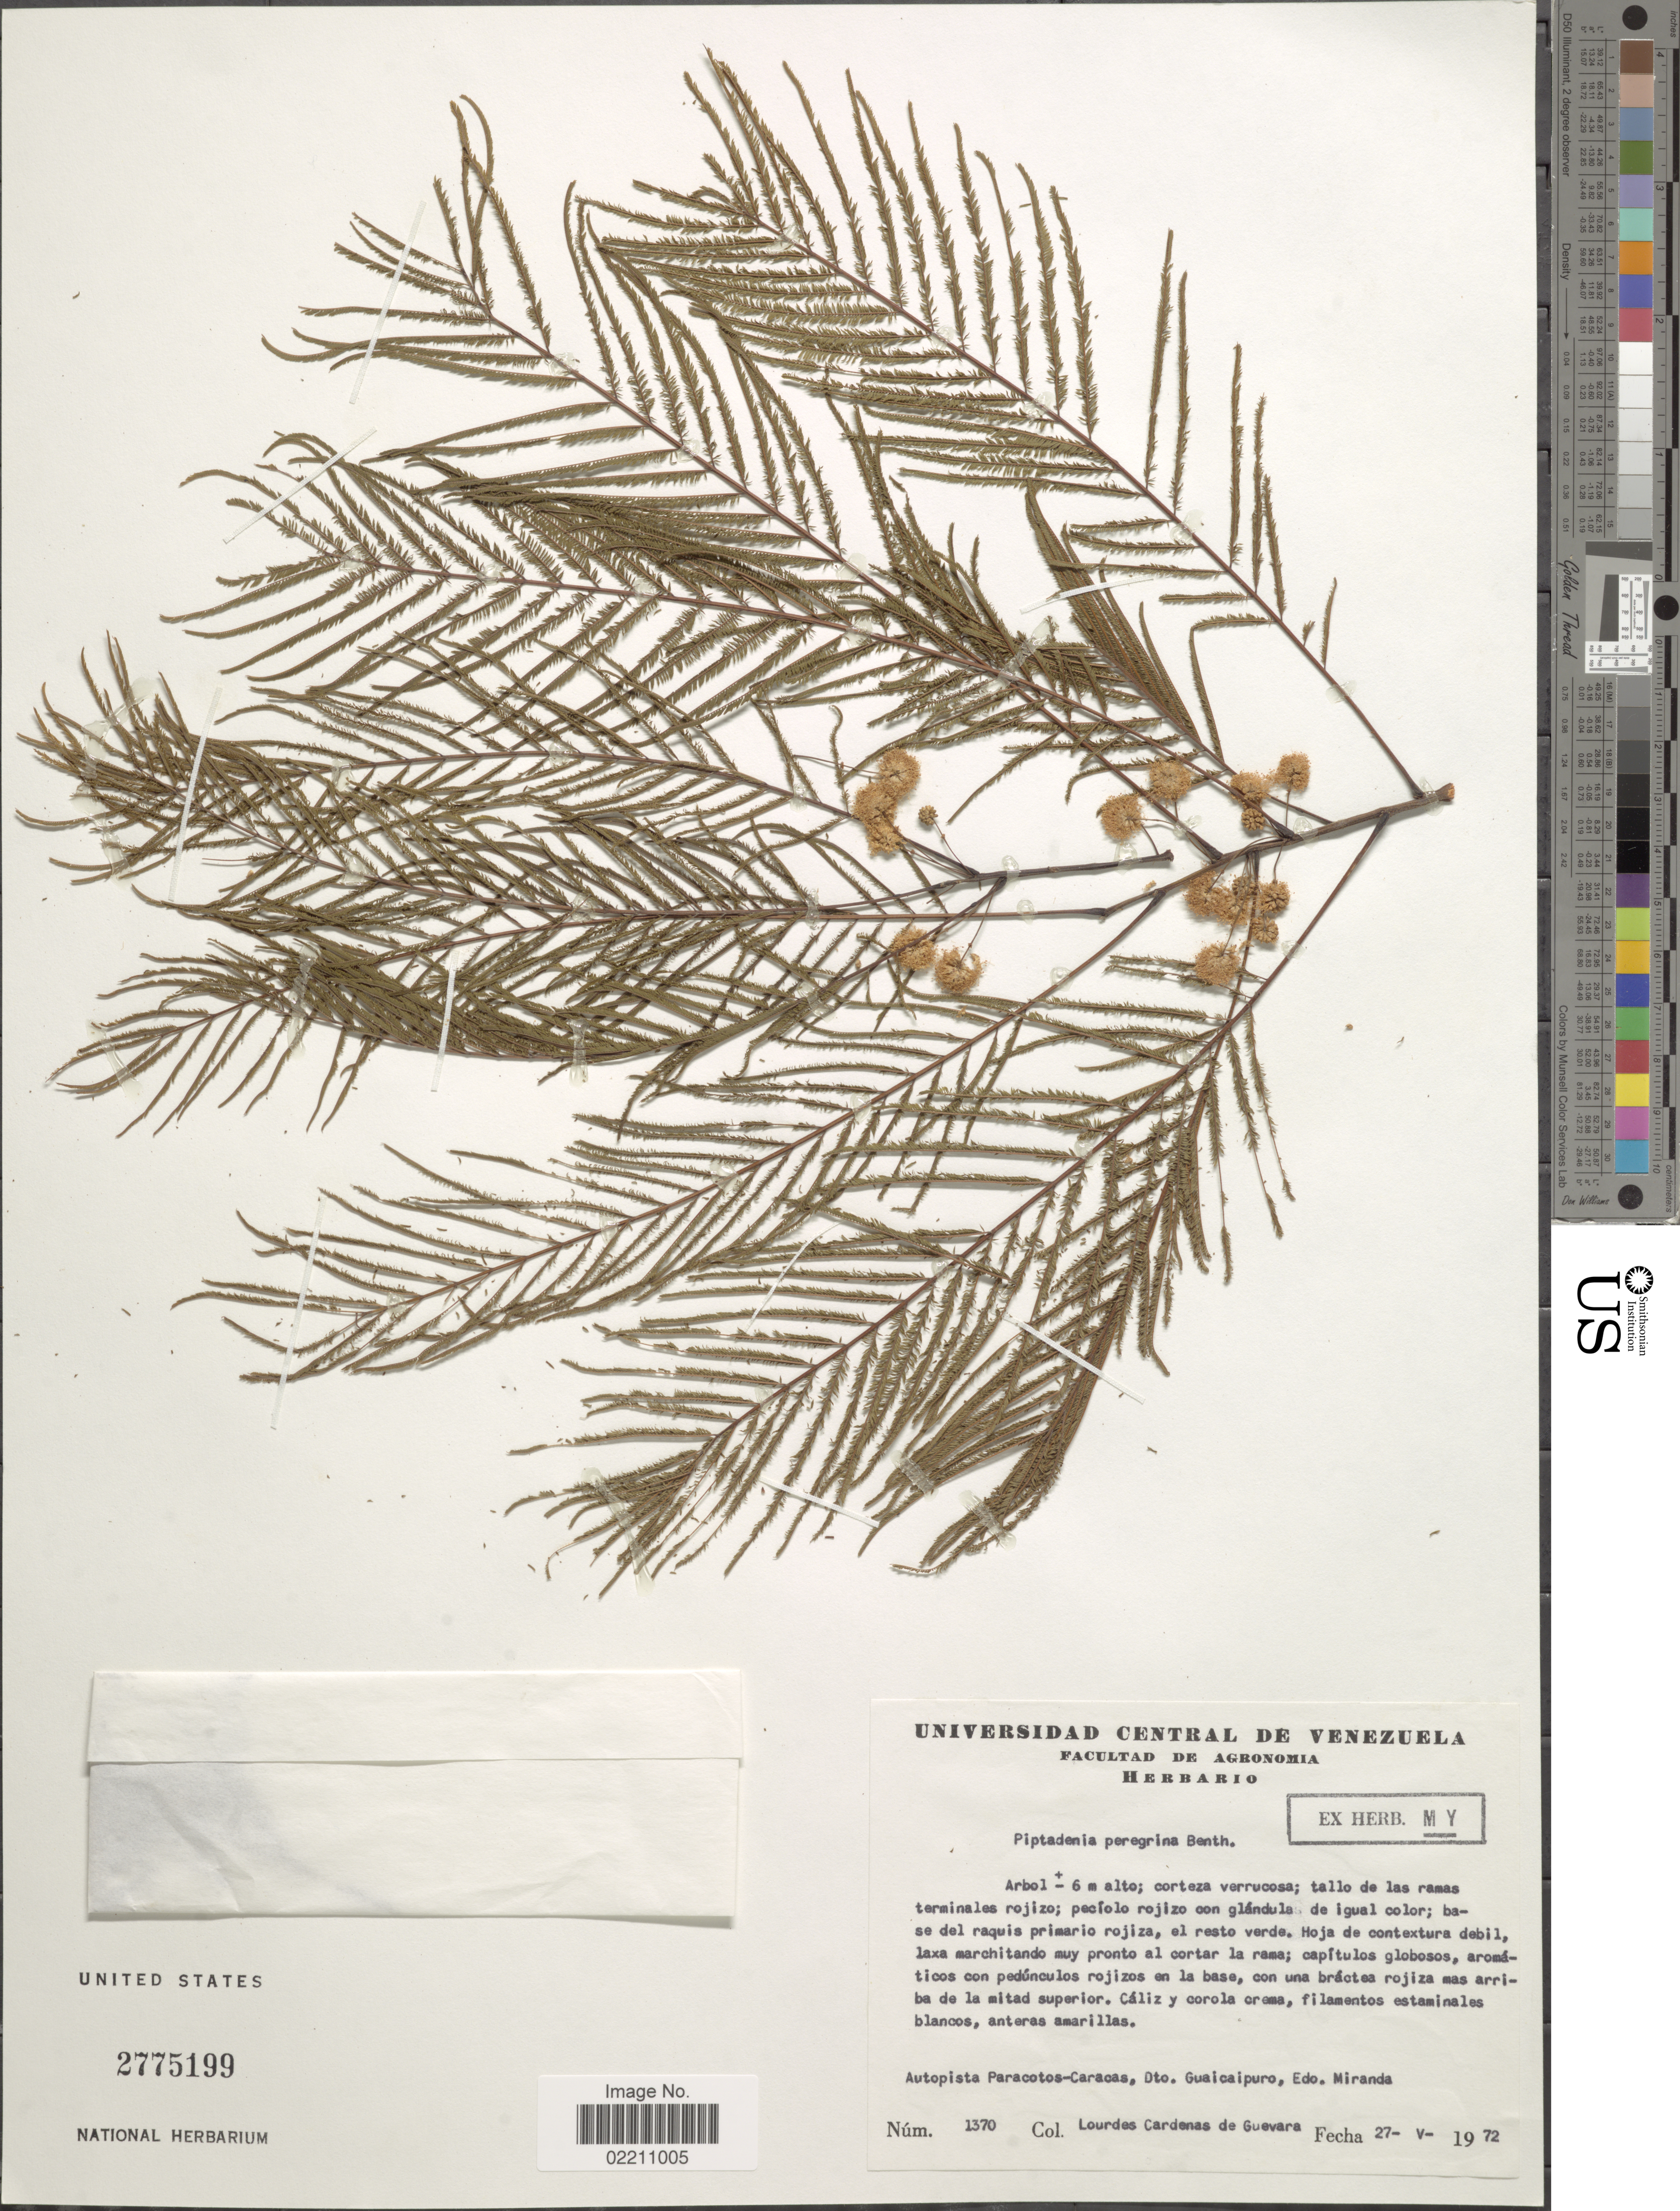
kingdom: Plantae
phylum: Tracheophyta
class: Magnoliopsida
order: Fabales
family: Fabaceae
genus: Anadenanthera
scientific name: Anadenanthera peregrina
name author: (L.) Speg.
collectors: L. De Guevara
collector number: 1370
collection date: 1972-05-27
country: Venezuela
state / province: Miranda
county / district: Guaicaipuro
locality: Autopista Paracotas-Caracas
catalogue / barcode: US 2775199